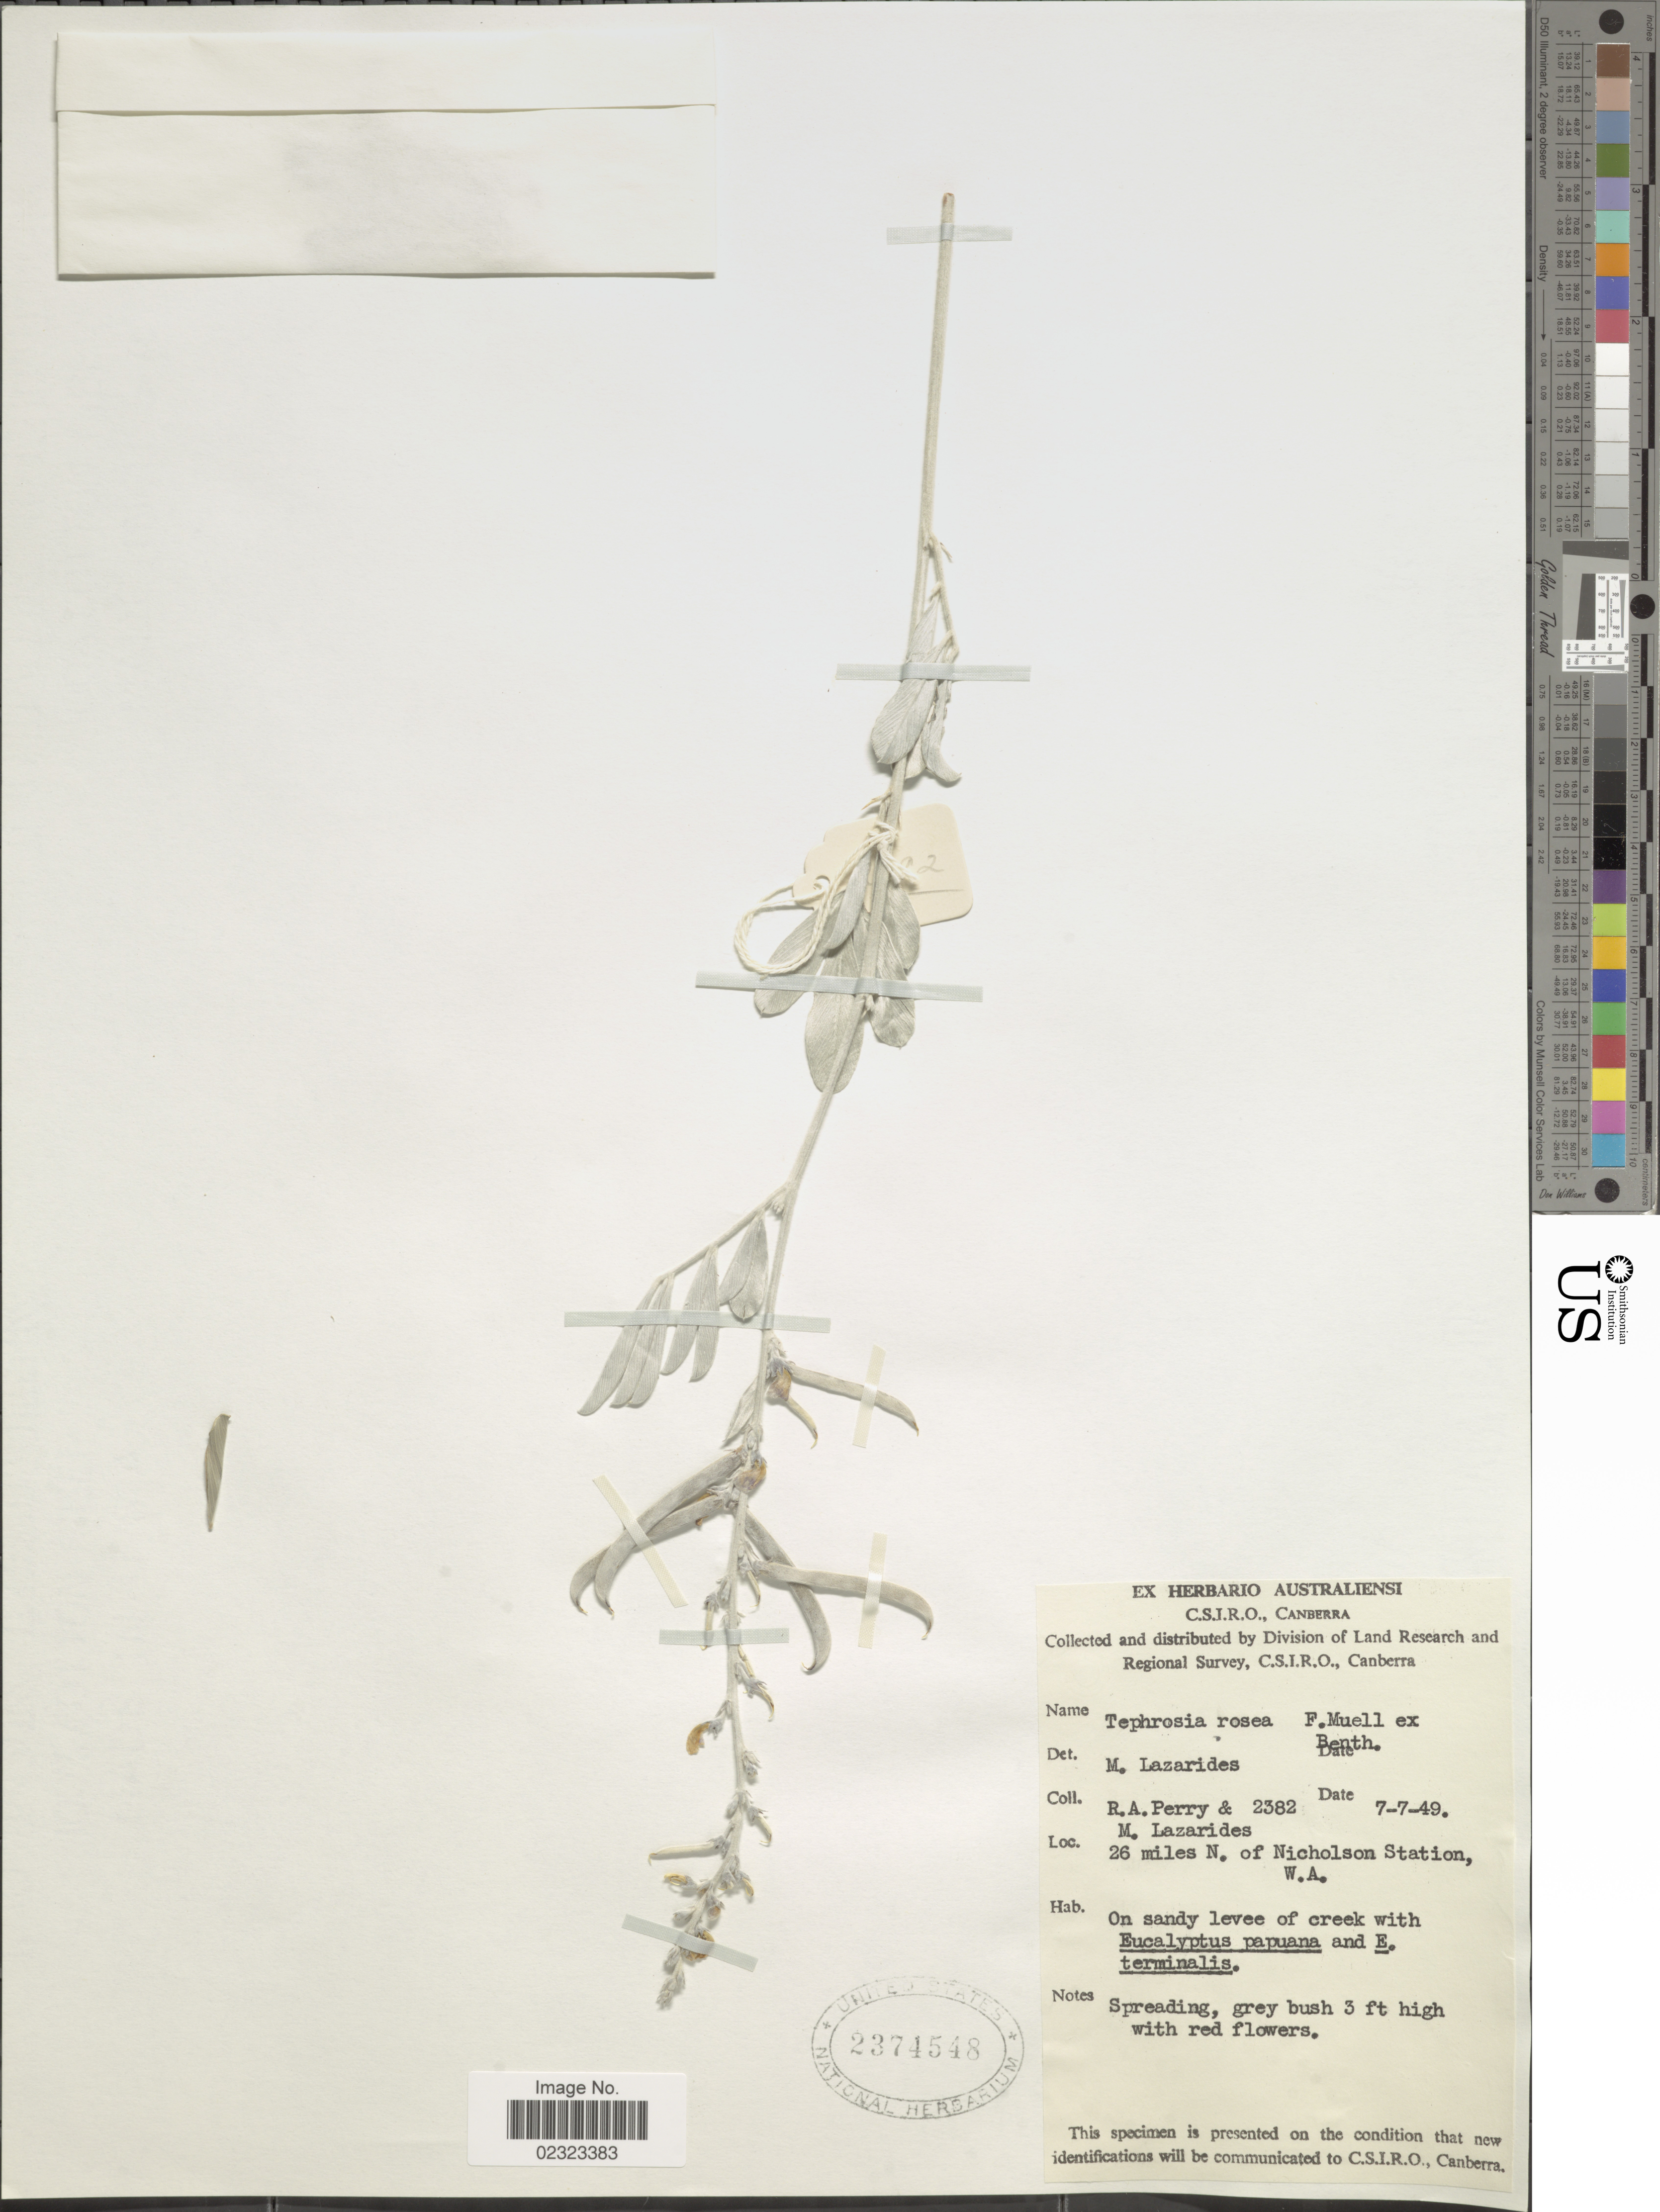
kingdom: Plantae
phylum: Tracheophyta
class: Magnoliopsida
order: Fabales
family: Fabaceae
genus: Tephrosia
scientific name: Tephrosia rosea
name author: F. Muell. ex Benth.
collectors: Perry, R. A. & M. Lazarides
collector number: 2382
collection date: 1949-07-07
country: Australia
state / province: Western Australia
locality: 26 miles N. of Nicholson Station.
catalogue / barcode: US 2374548